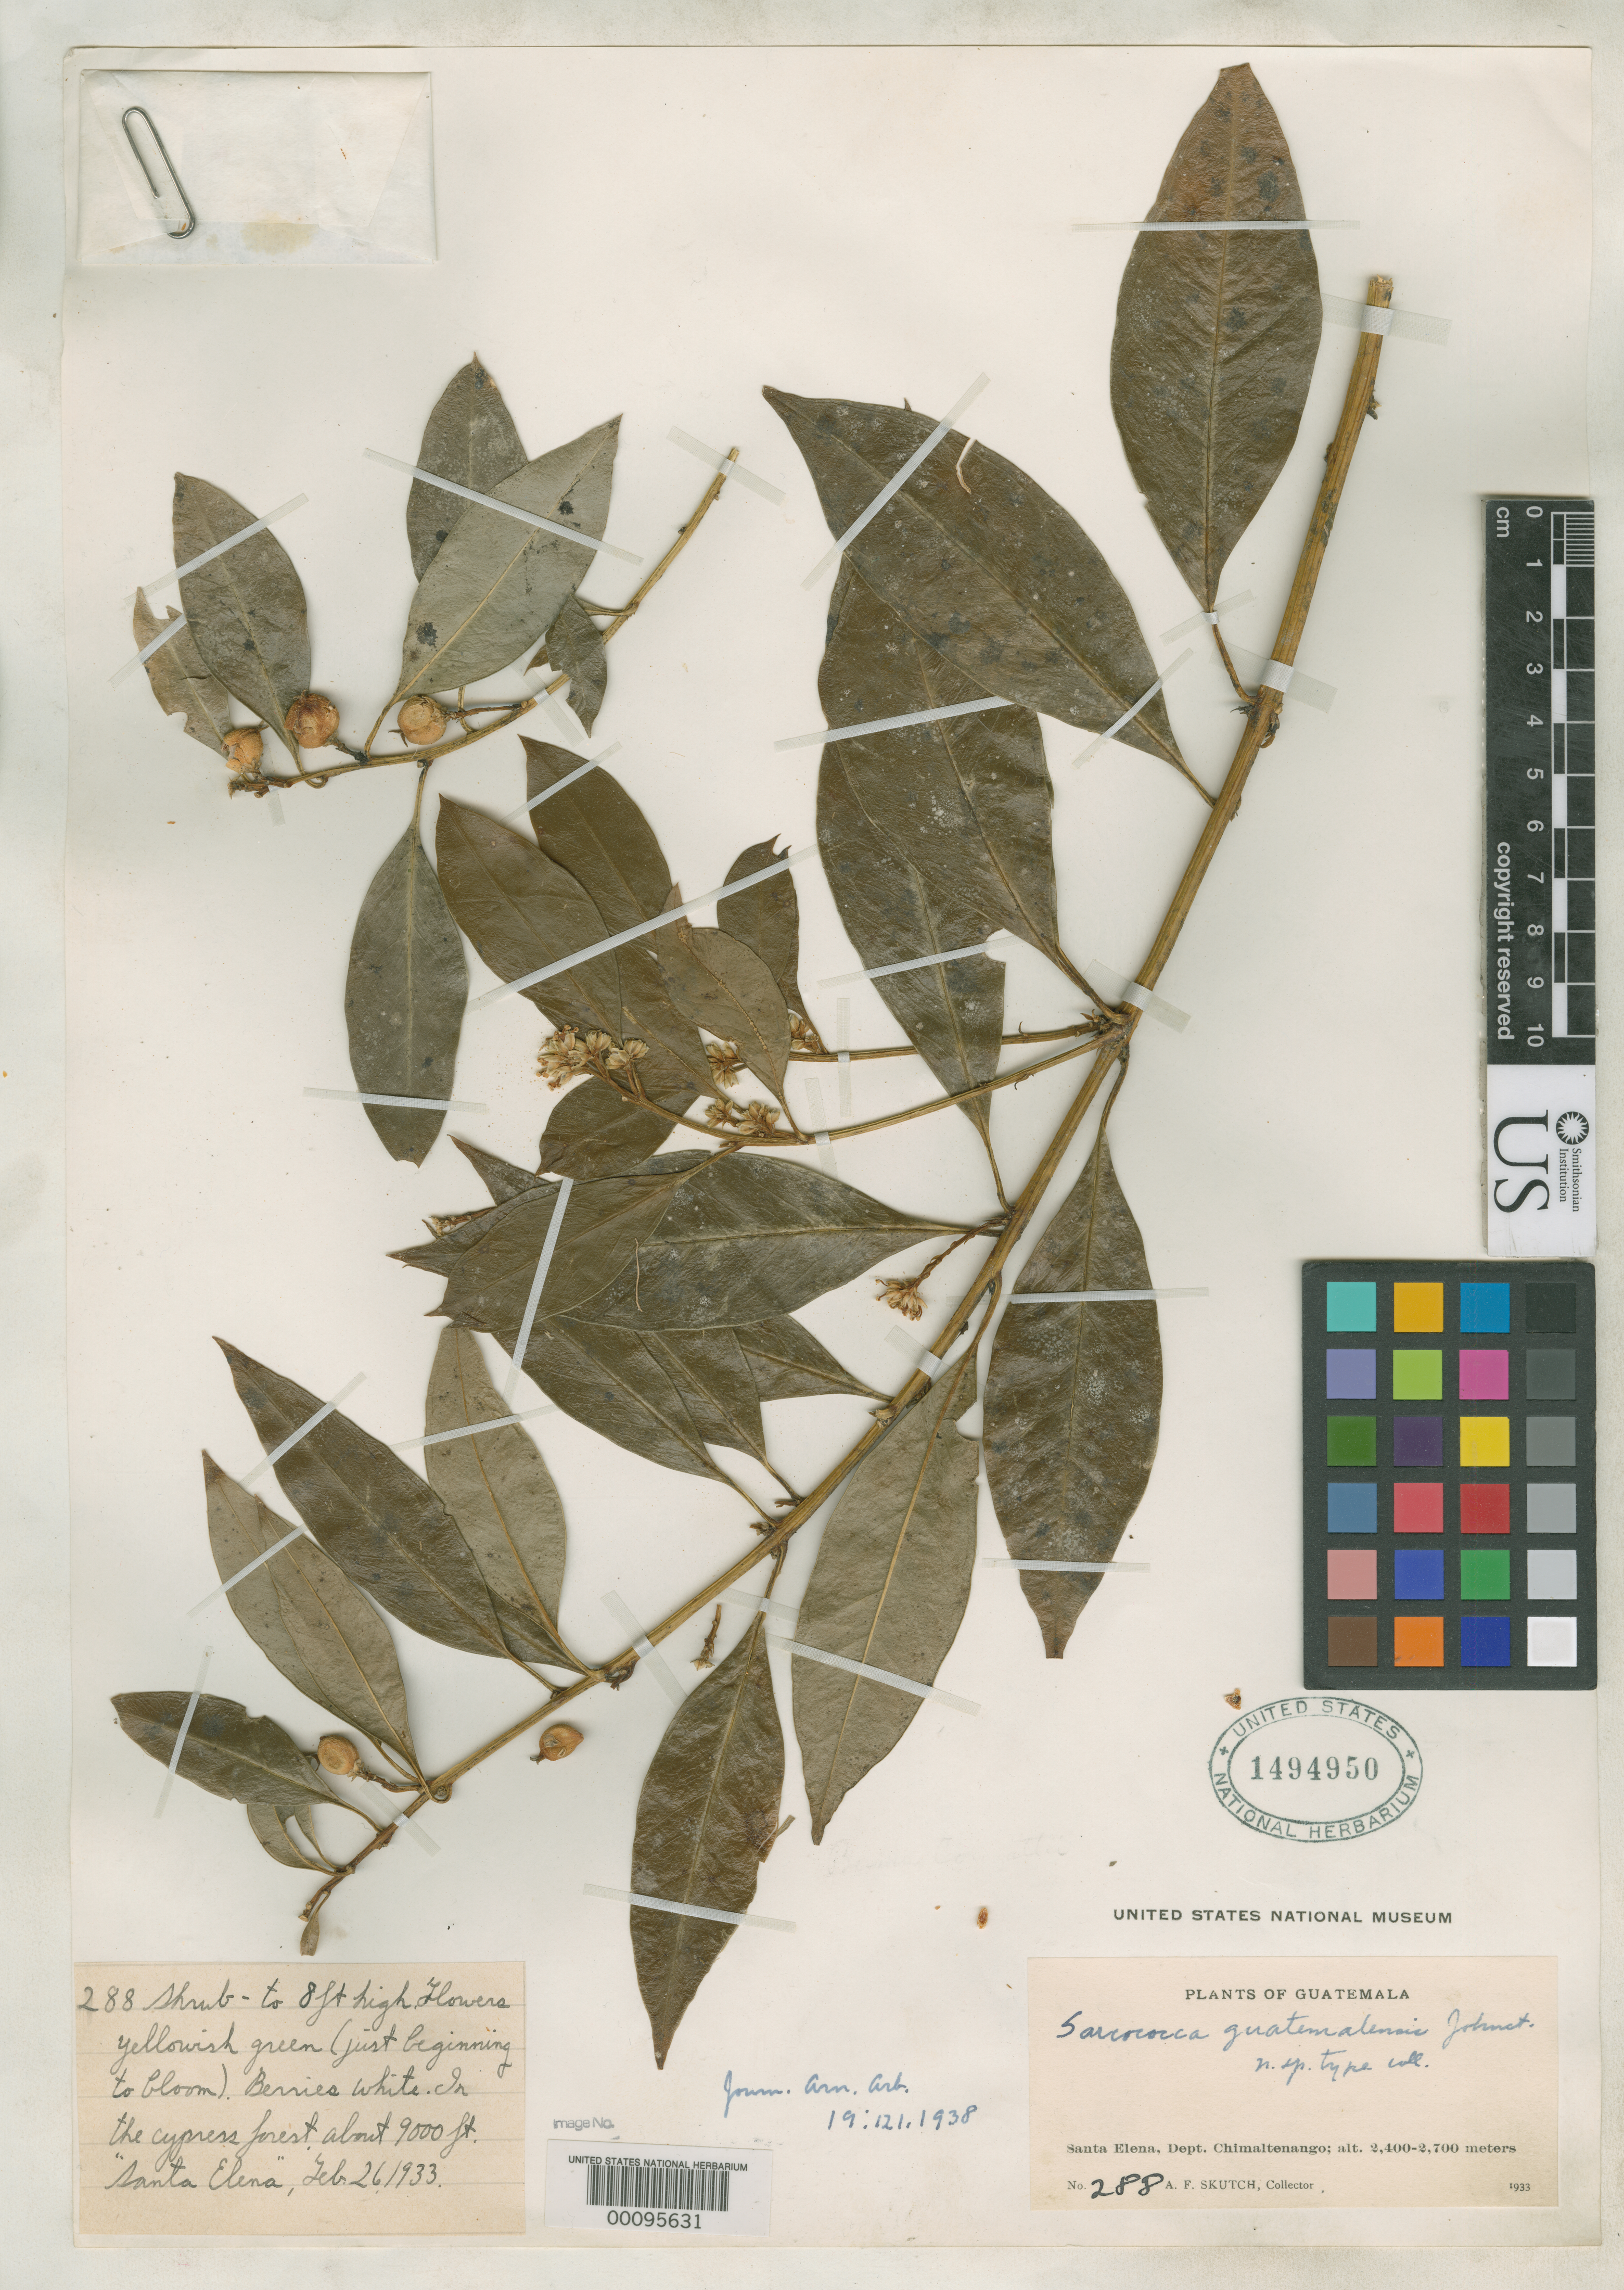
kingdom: Plantae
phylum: Tracheophyta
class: Magnoliopsida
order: Buxales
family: Buxaceae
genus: Sarcococca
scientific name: Sarcococca guatemalensis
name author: I.M. Johnst.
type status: Isotype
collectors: A. F. Skutch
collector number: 288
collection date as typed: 26 Feb 1933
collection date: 1933-02-26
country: Guatemala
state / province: Chimaltenango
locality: Santa Elena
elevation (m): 2700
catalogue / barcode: US 1494950